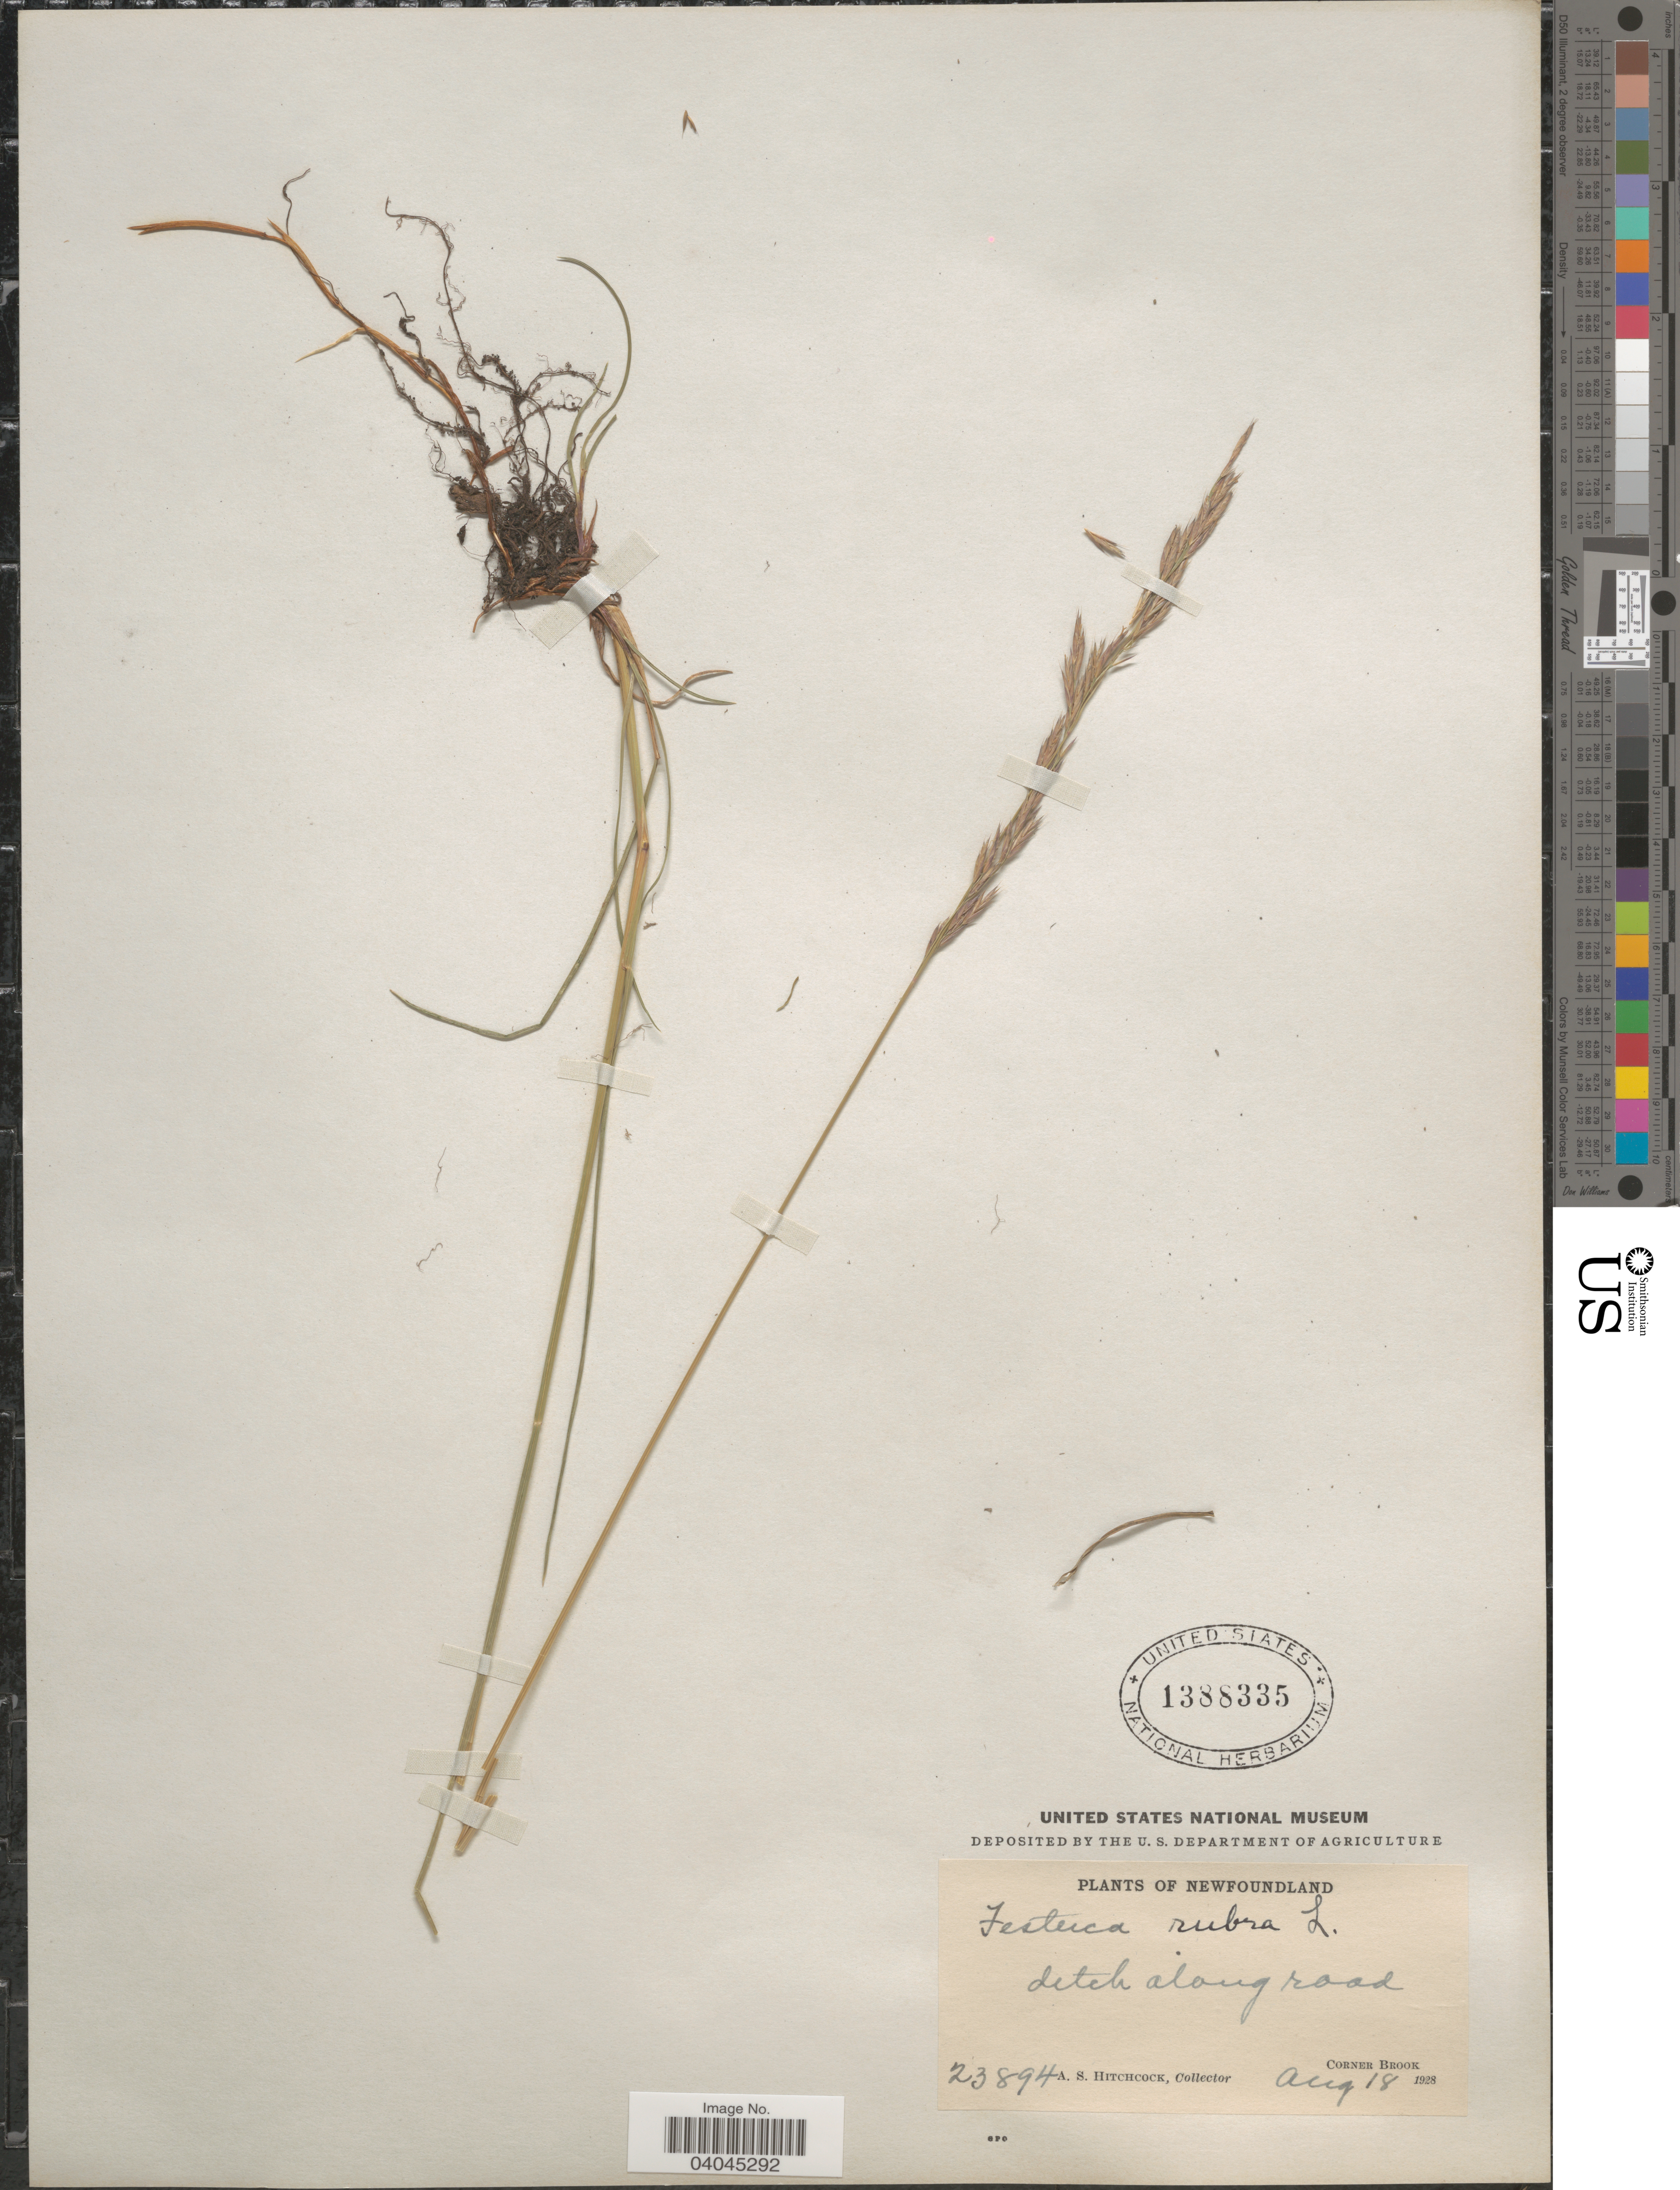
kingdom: Plantae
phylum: Tracheophyta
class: Liliopsida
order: Poales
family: Poaceae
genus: Festuca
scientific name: Festuca rubra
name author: L.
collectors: A. S. Hitchcock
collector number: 23894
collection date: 1928-08-18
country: Canada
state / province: Newfoundland and Labrador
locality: Corner Brook.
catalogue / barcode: US 1388335